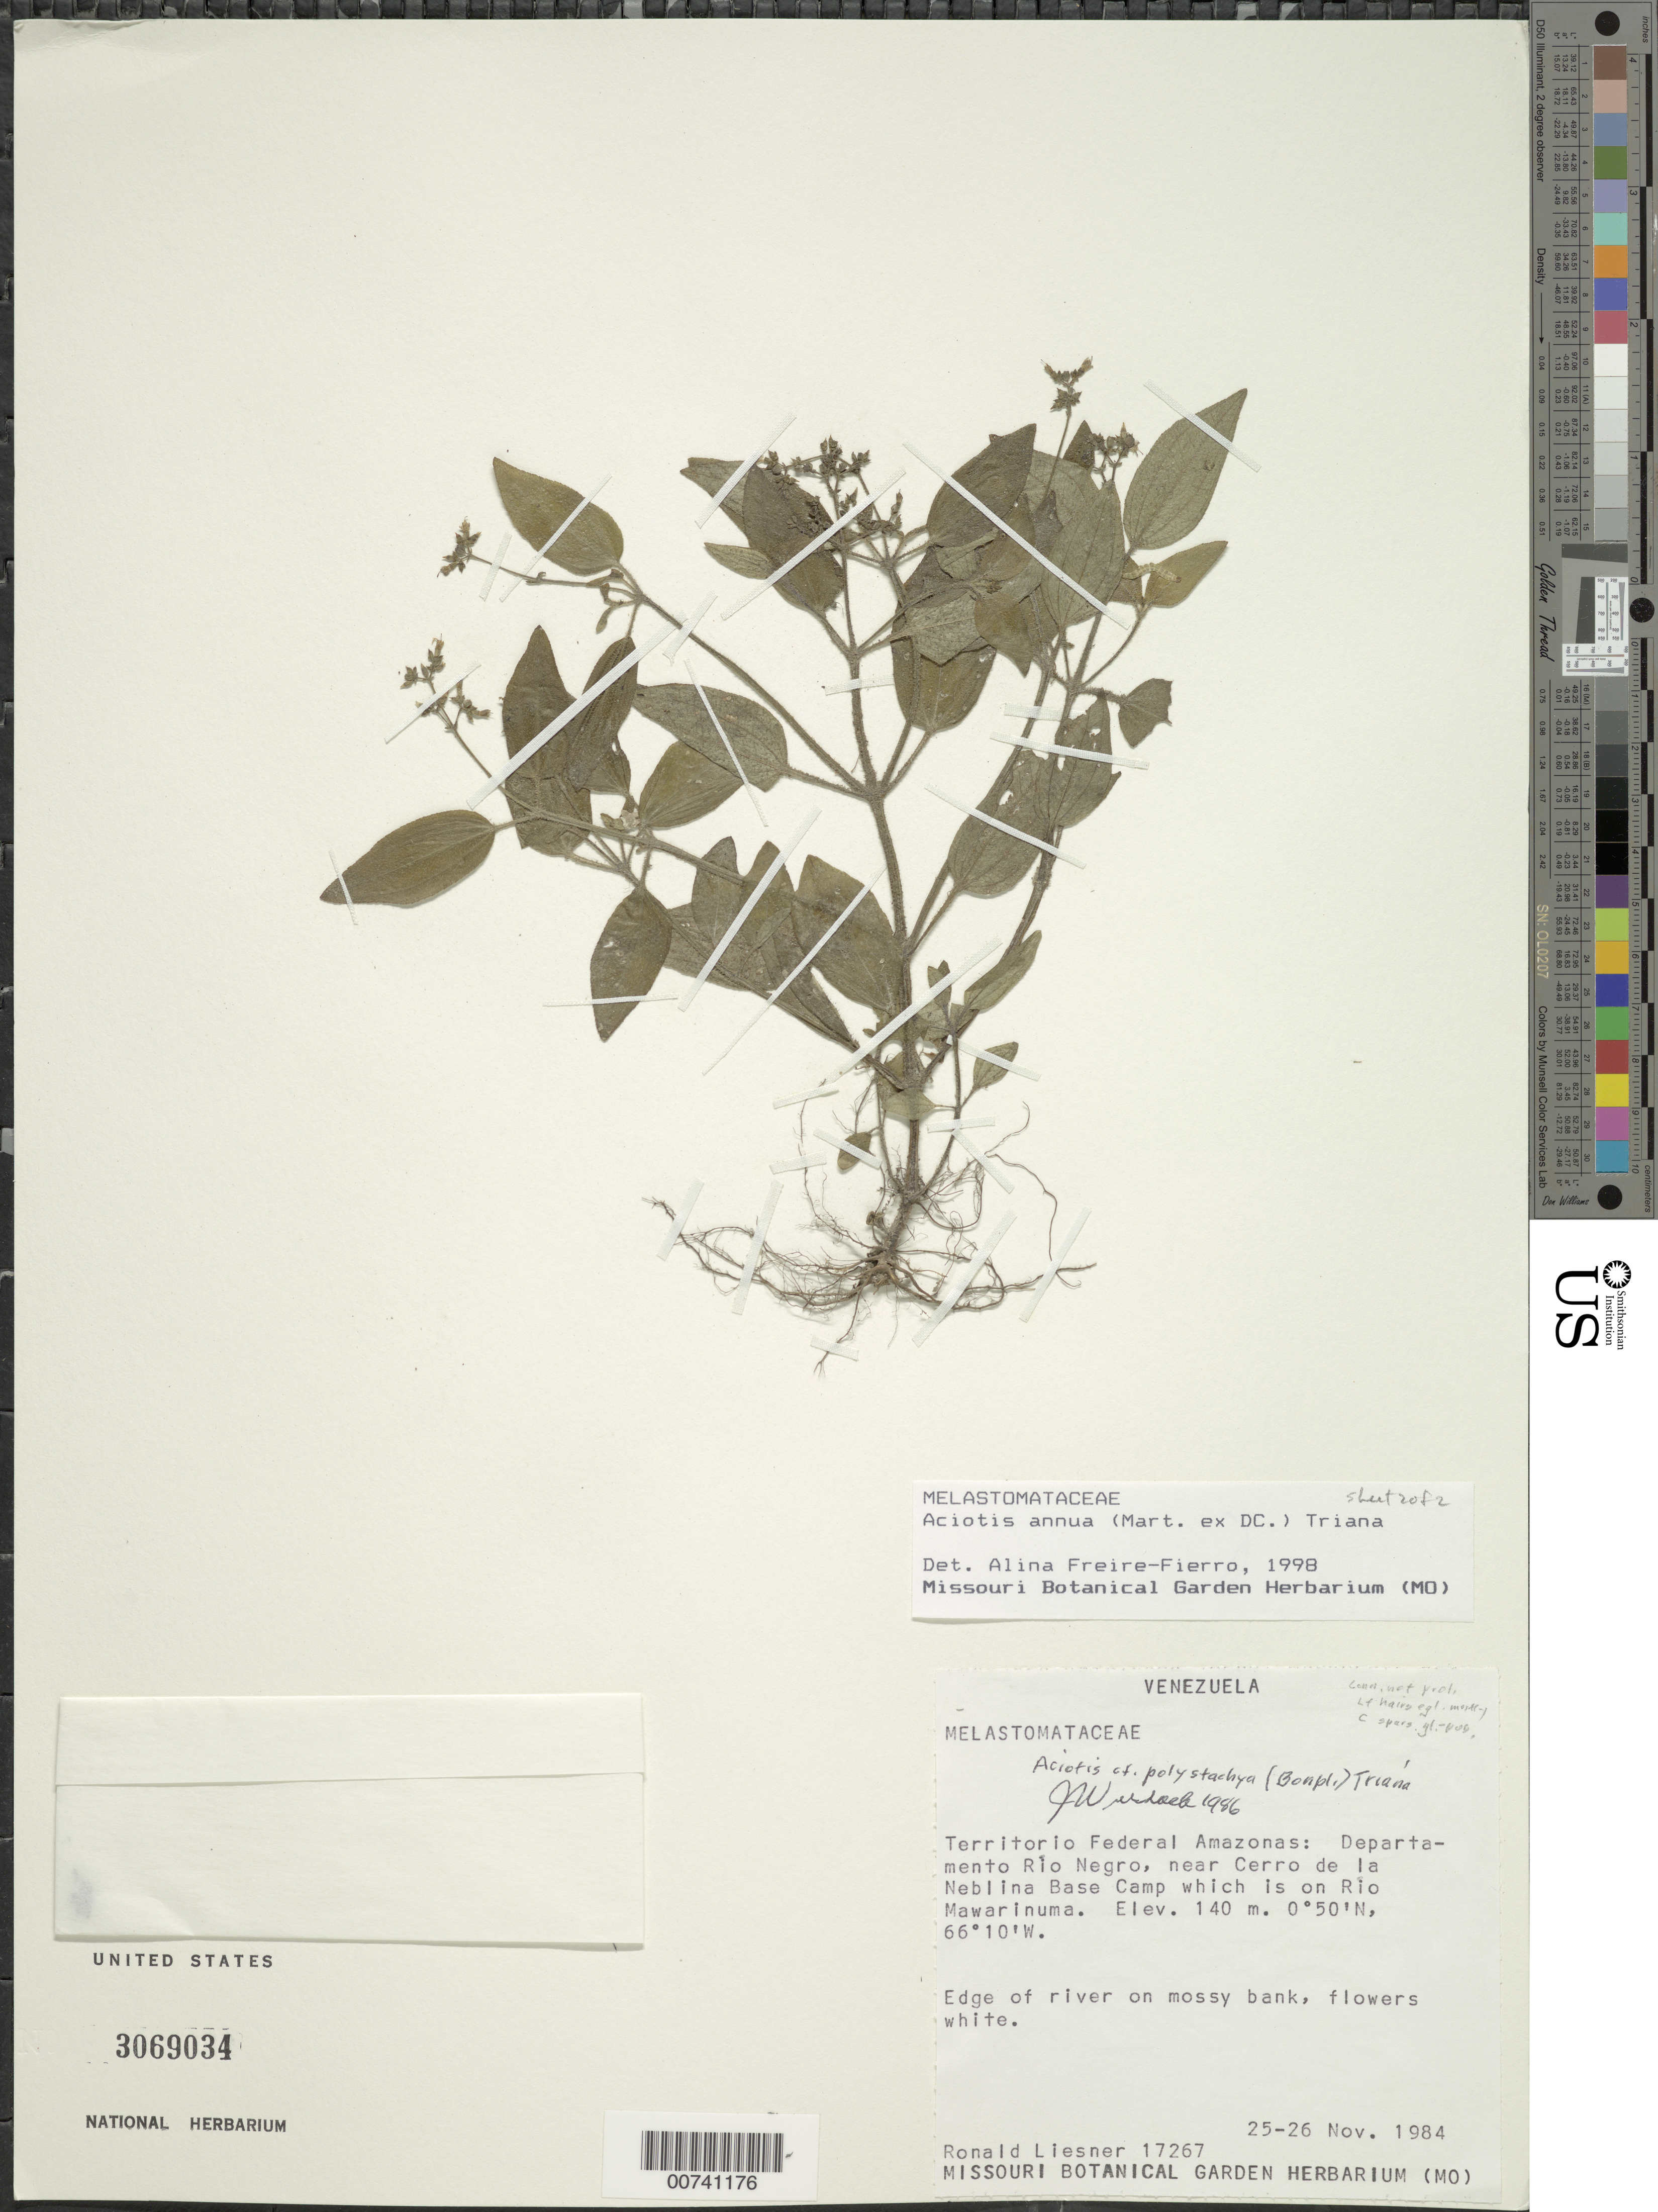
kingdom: Plantae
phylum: Tracheophyta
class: Magnoliopsida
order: Myrtales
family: Melastomataceae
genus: Aciotis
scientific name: Aciotis annua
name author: (Mart. ex DC.) Triana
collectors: R. L. Liesner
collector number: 17267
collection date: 1984-11-25/1984-11-26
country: Venezuela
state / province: Amazonas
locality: Territorio Federal Amazonas:Departamento Río Negro, near Cerro de la Neblina Base Camp which is on Rio Mawarinuma.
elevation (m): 140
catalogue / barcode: US 3069034